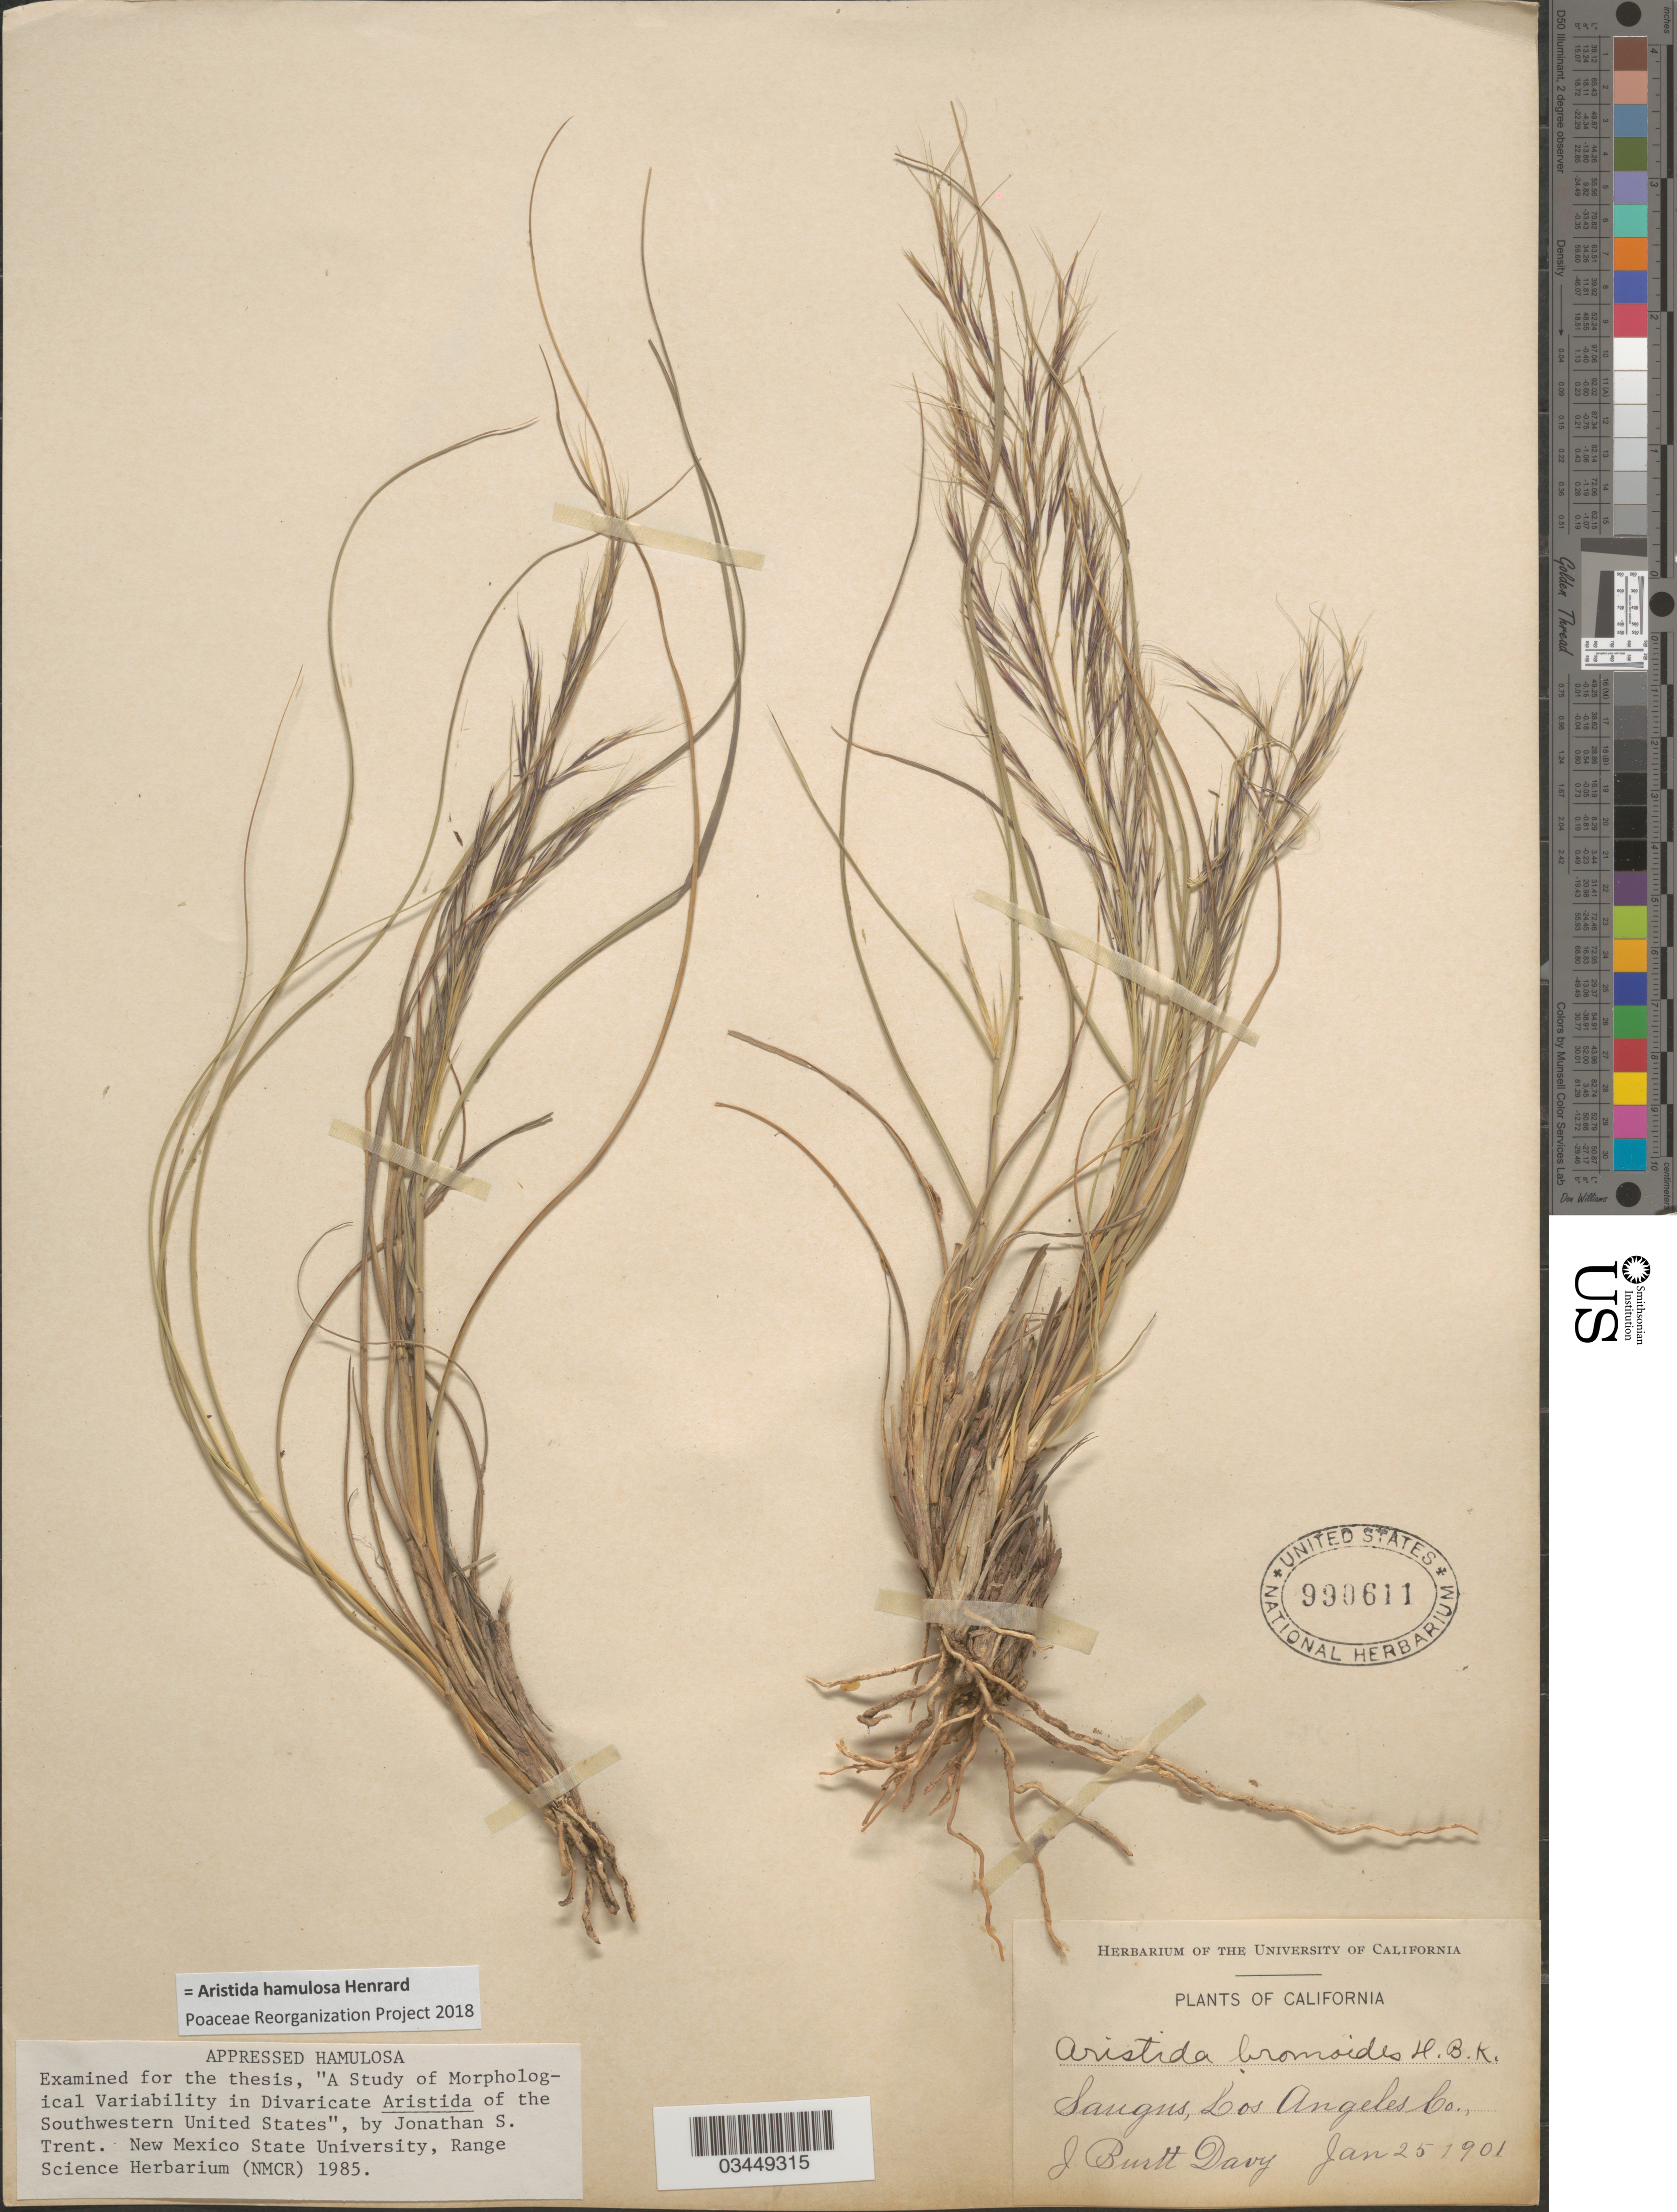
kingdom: Plantae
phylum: Tracheophyta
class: Liliopsida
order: Poales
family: Poaceae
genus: Aristida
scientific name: Aristida hamulosa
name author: Henr.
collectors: J. Burtt Davy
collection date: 1901-01-25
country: United States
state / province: California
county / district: Los Angeles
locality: Sangus, Los Angeles Co.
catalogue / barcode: US 990611